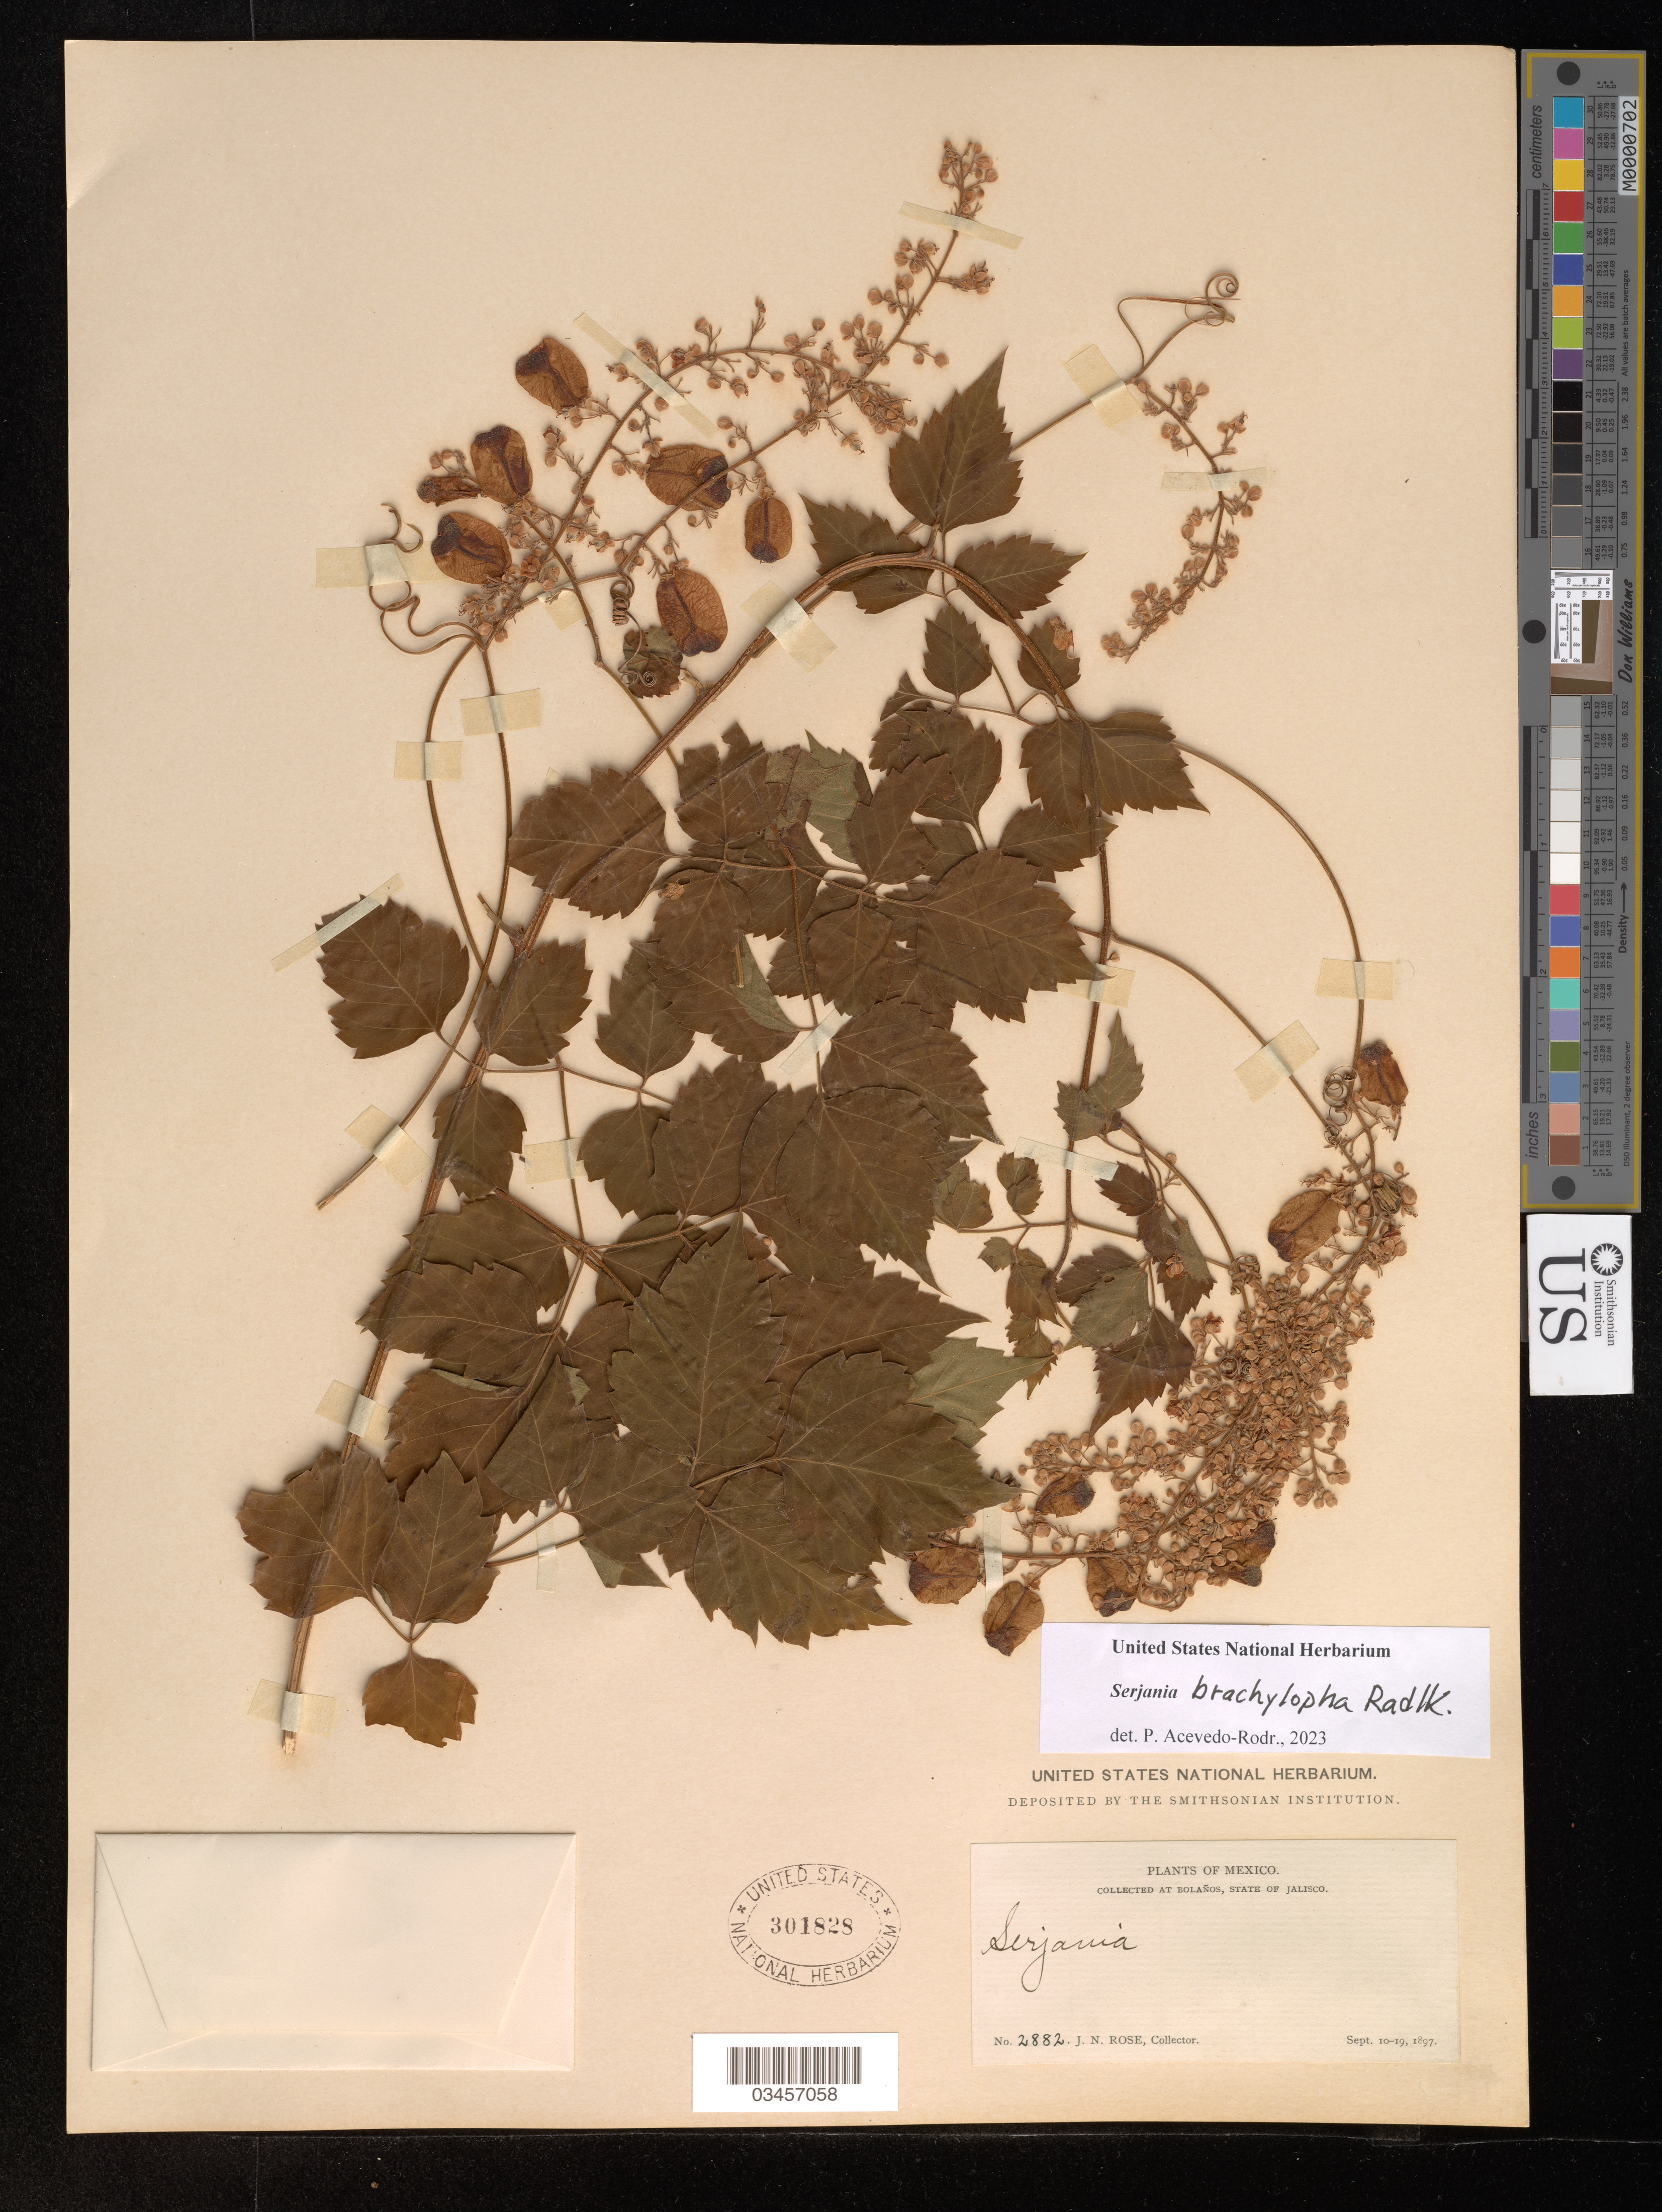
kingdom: Plantae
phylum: Tracheophyta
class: Magnoliopsida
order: Sapindales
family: Sapindaceae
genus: Serjania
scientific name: Serjania brachylopha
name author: Radlk.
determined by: Acevedo-Rodriguez, P., (US), Smithsonian Institution - National Museum of Natural History (UNITED STATES)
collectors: J. N. Rose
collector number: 2882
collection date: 1897-09-10/1897-09-19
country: Mexico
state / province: Jalisco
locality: Bolaños.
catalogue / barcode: US 301828